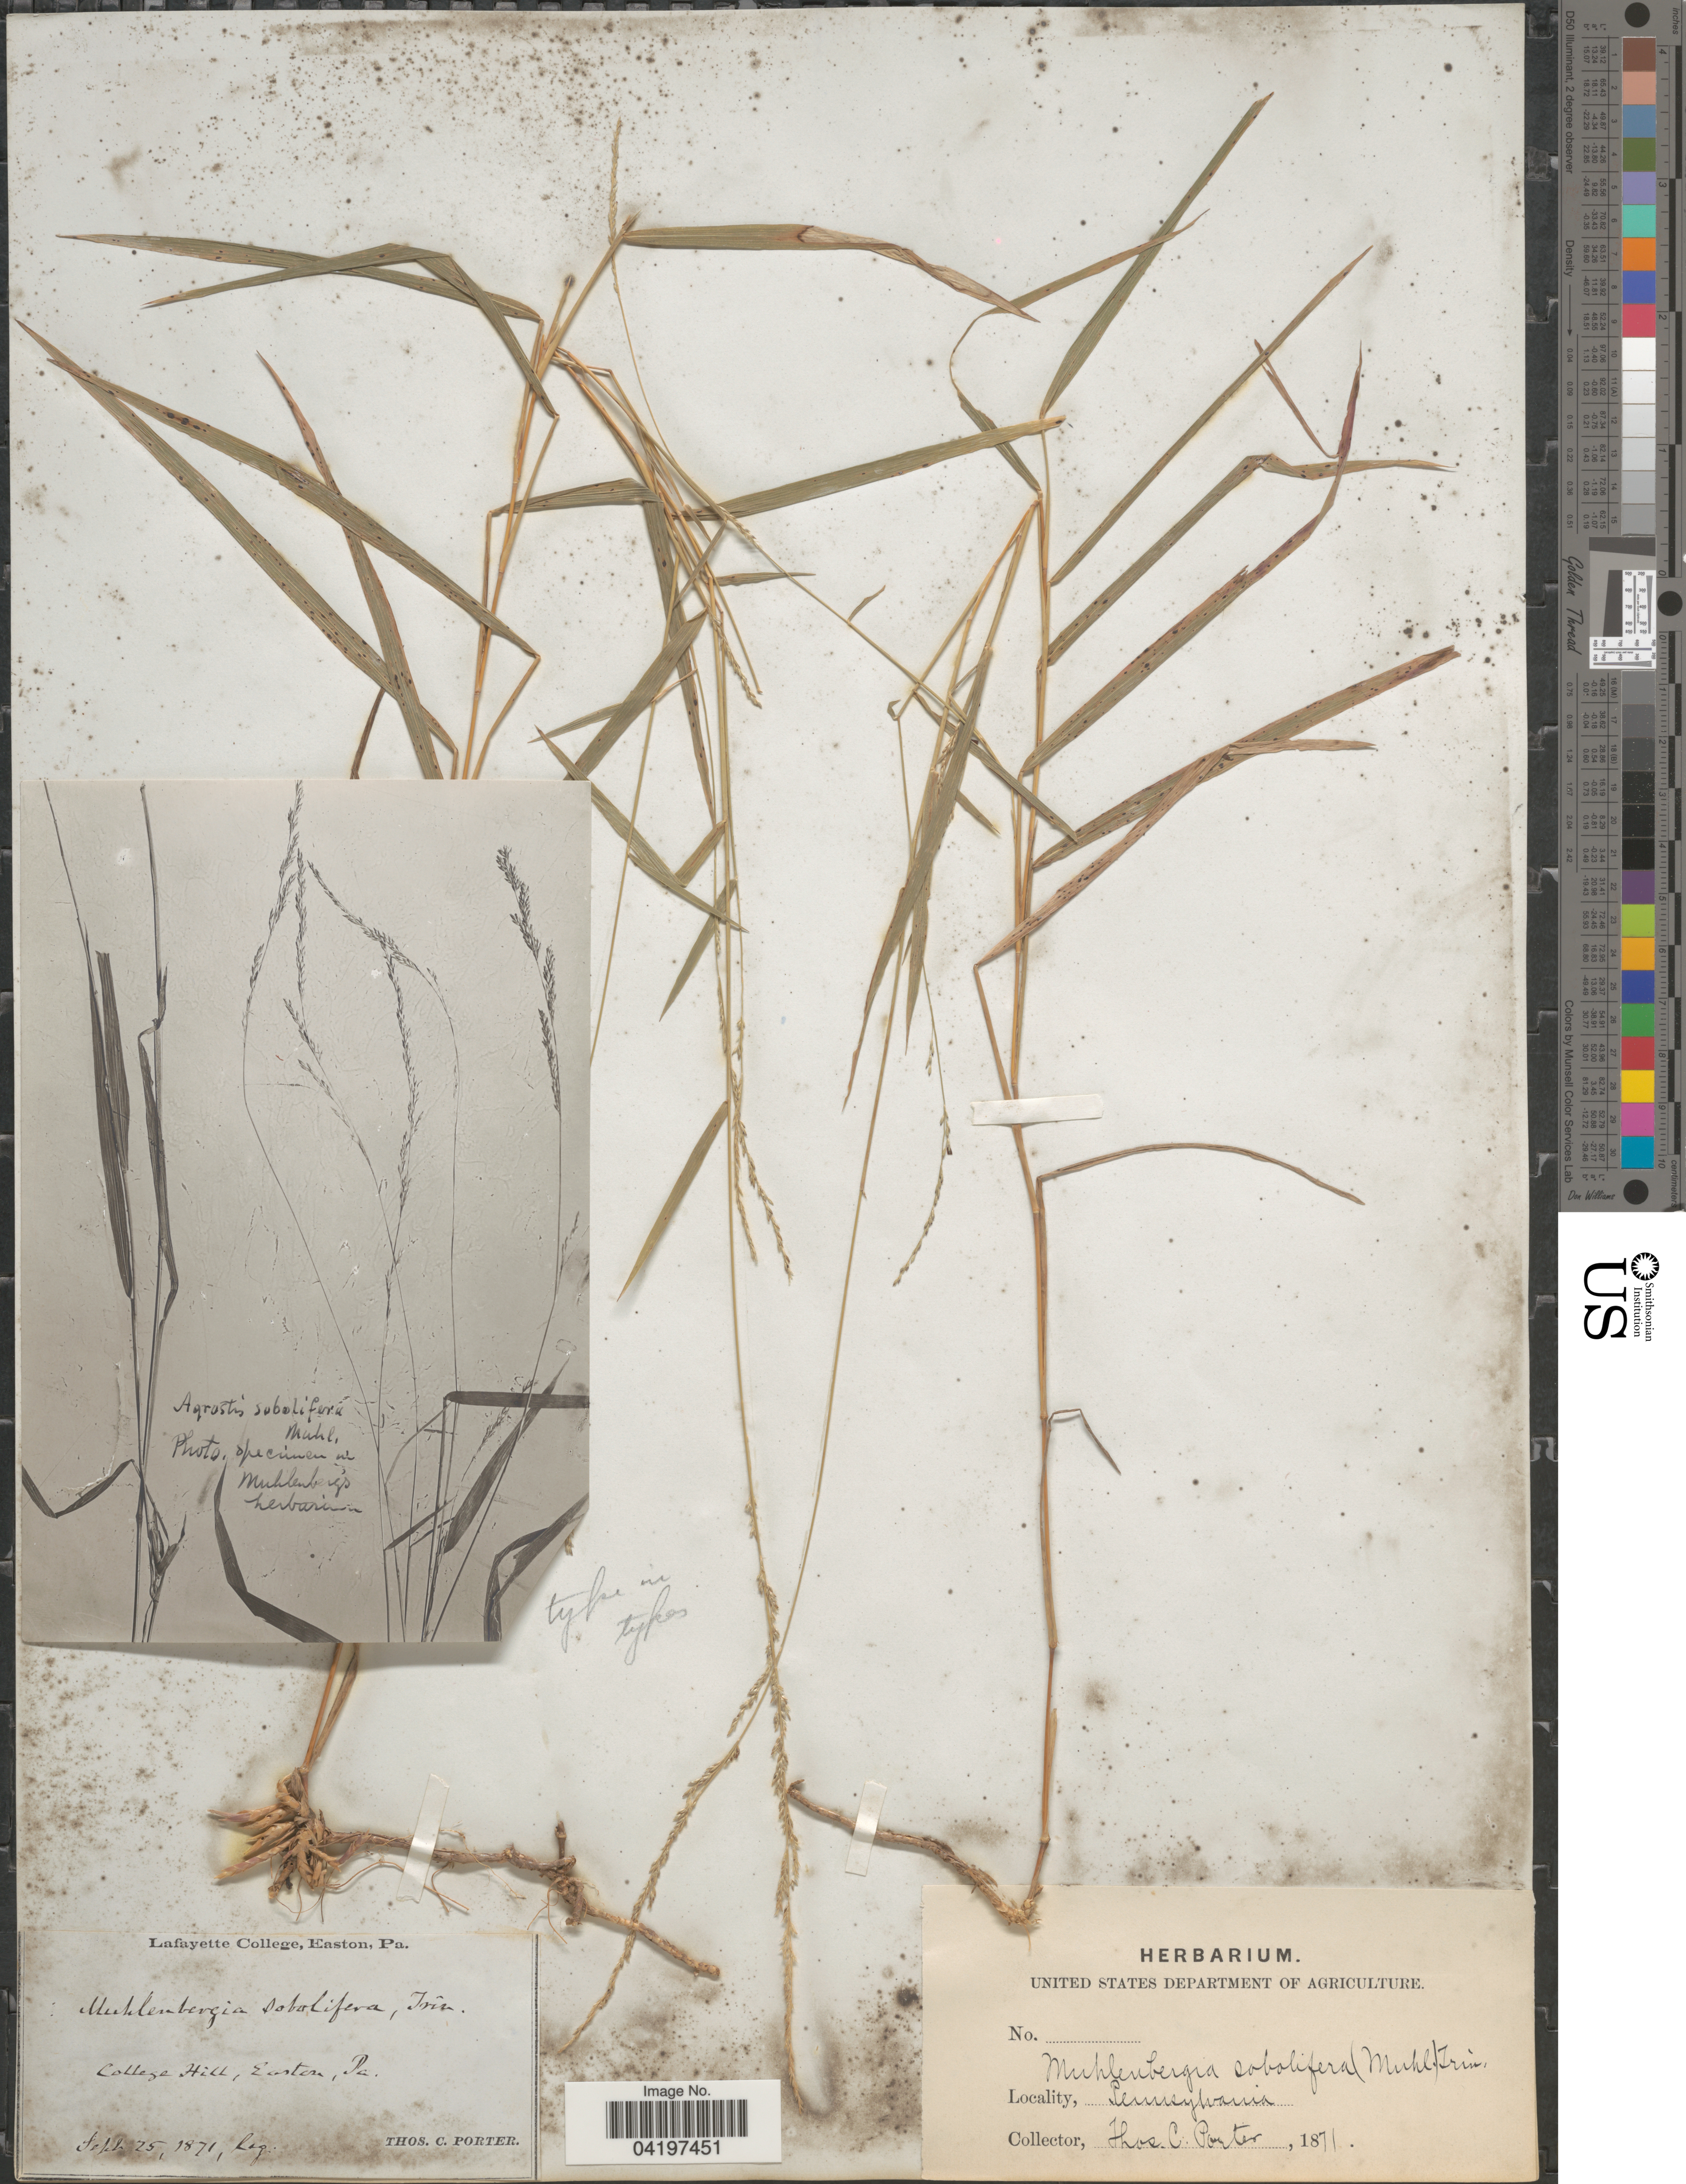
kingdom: Plantae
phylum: Tracheophyta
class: Liliopsida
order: Poales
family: Poaceae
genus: Muhlenbergia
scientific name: Muhlenbergia sobolifera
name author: (Muhl. ex Willd.) Trin.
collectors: T. Porter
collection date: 1871-09-25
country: United States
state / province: Pennsylvania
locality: College Hill, Easton.